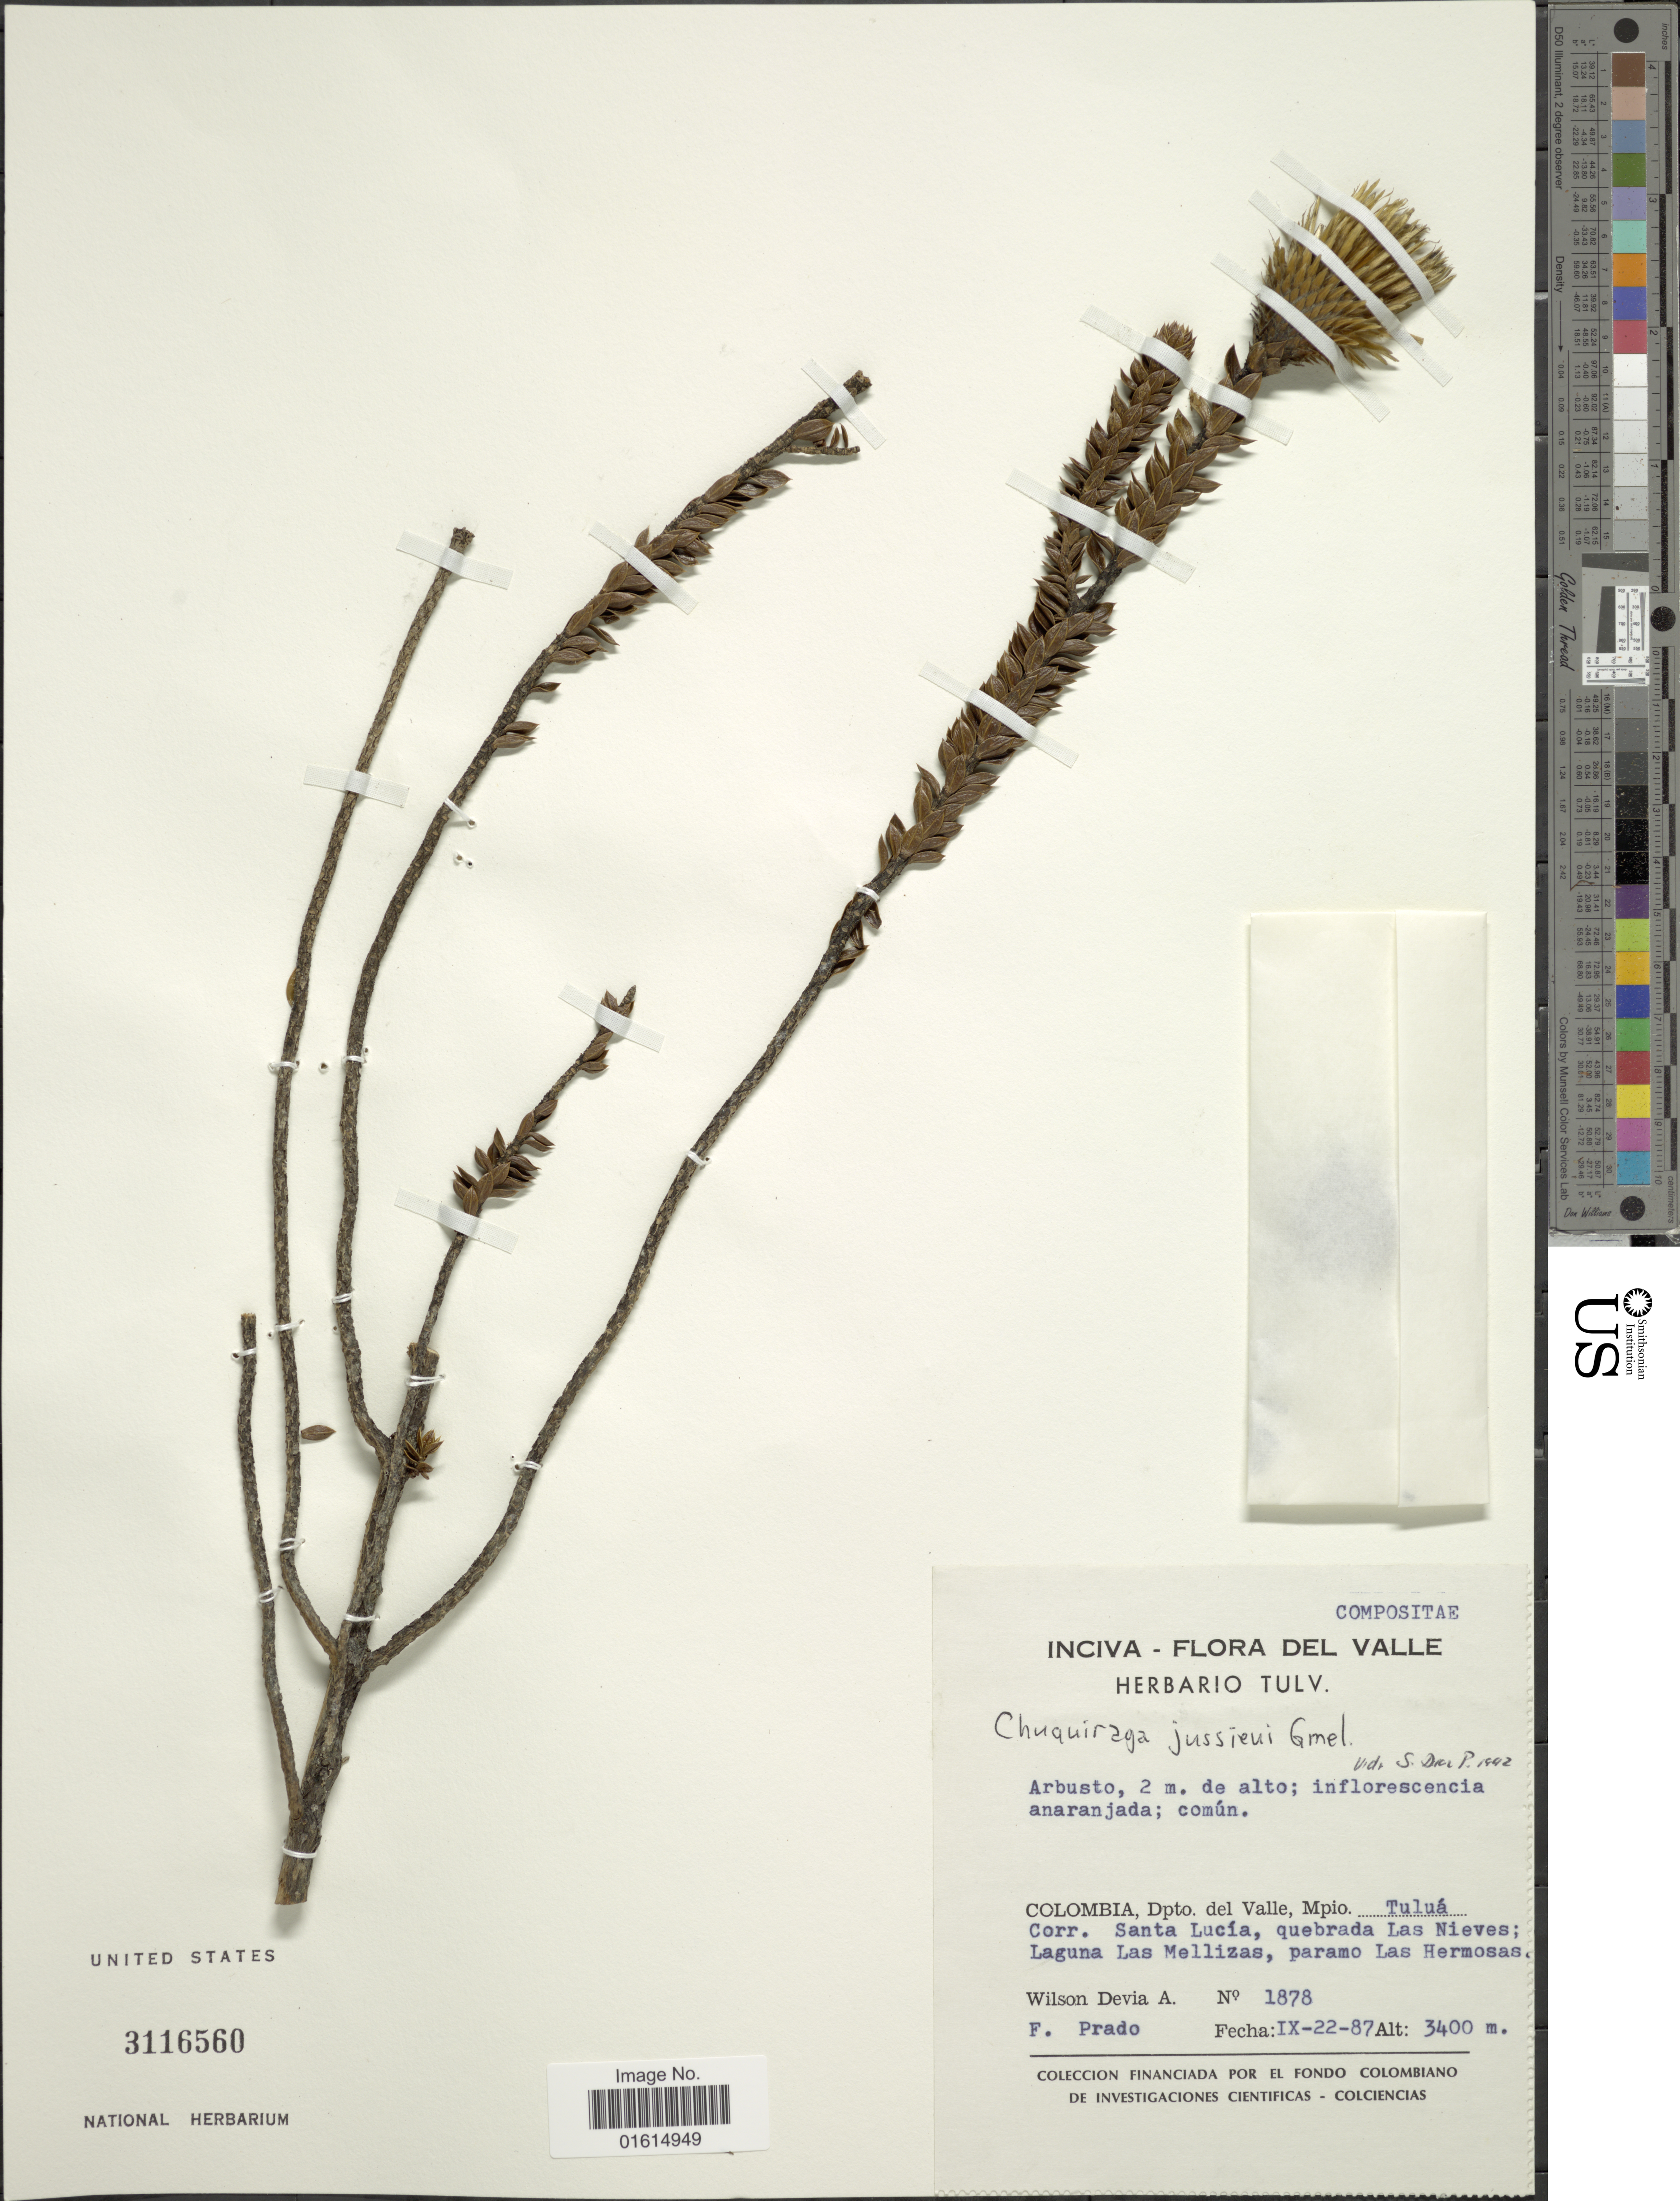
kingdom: Plantae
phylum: Tracheophyta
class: Magnoliopsida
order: Asterales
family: Asteraceae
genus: Chuquiraga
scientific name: Chuquiraga jussieui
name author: J.F. Gmel.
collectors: W. Devia A. & F. Prado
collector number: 1878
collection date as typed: Transcribed d/m/y: 22/9/87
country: Colombia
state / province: Valle del Cauca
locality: Dpto. del Valle, Mpio, Tulua, Corr. Santa Lucia, quebrada Las Nieves, Laguna Las Mellizas, paramo Las Hermosas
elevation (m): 3400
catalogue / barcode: US 3116560